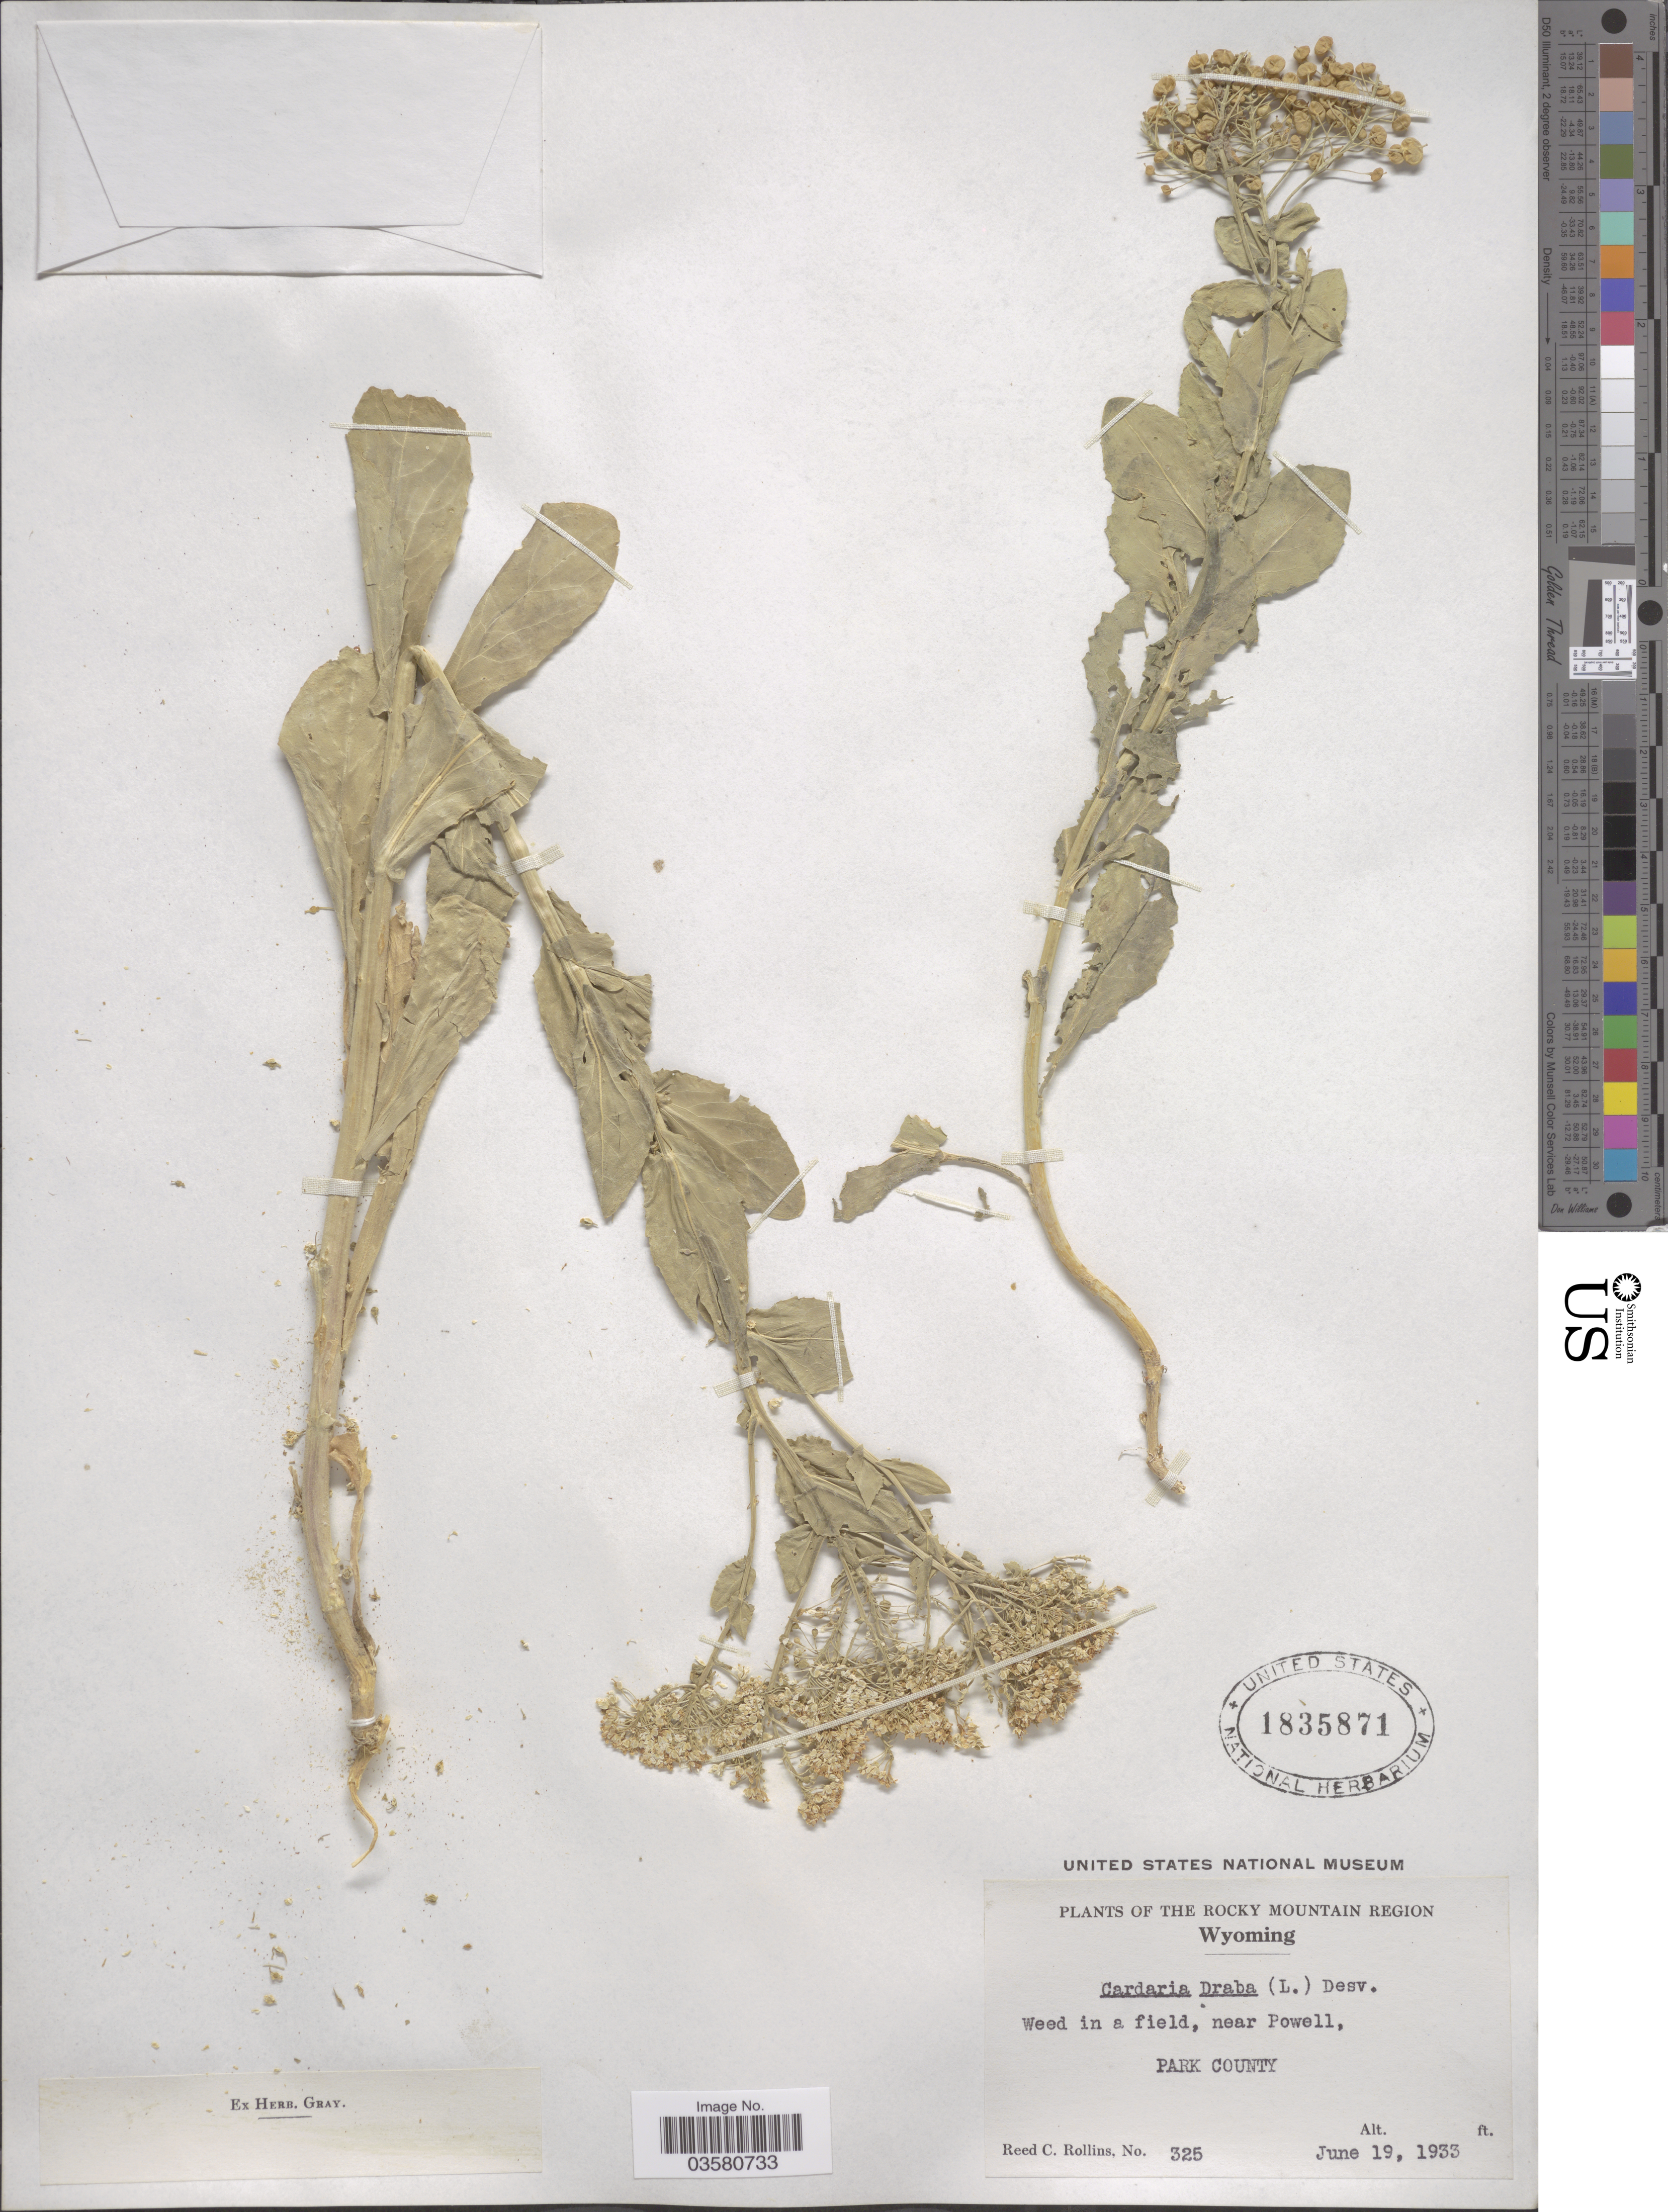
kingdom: Plantae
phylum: Tracheophyta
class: Magnoliopsida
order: Brassicales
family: Brassicaceae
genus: Lepidium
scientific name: Lepidium chalepense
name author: L.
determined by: Strong, M. T., (US), Smithsonian Institution - National Museum of Natural History (UNITED STATES)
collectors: R. C. Rollins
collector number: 325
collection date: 1933-06-19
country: United States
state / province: Wyoming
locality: The Rocky Mountain Region. Near Powell, Park County.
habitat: weed in a field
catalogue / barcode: US 1835871